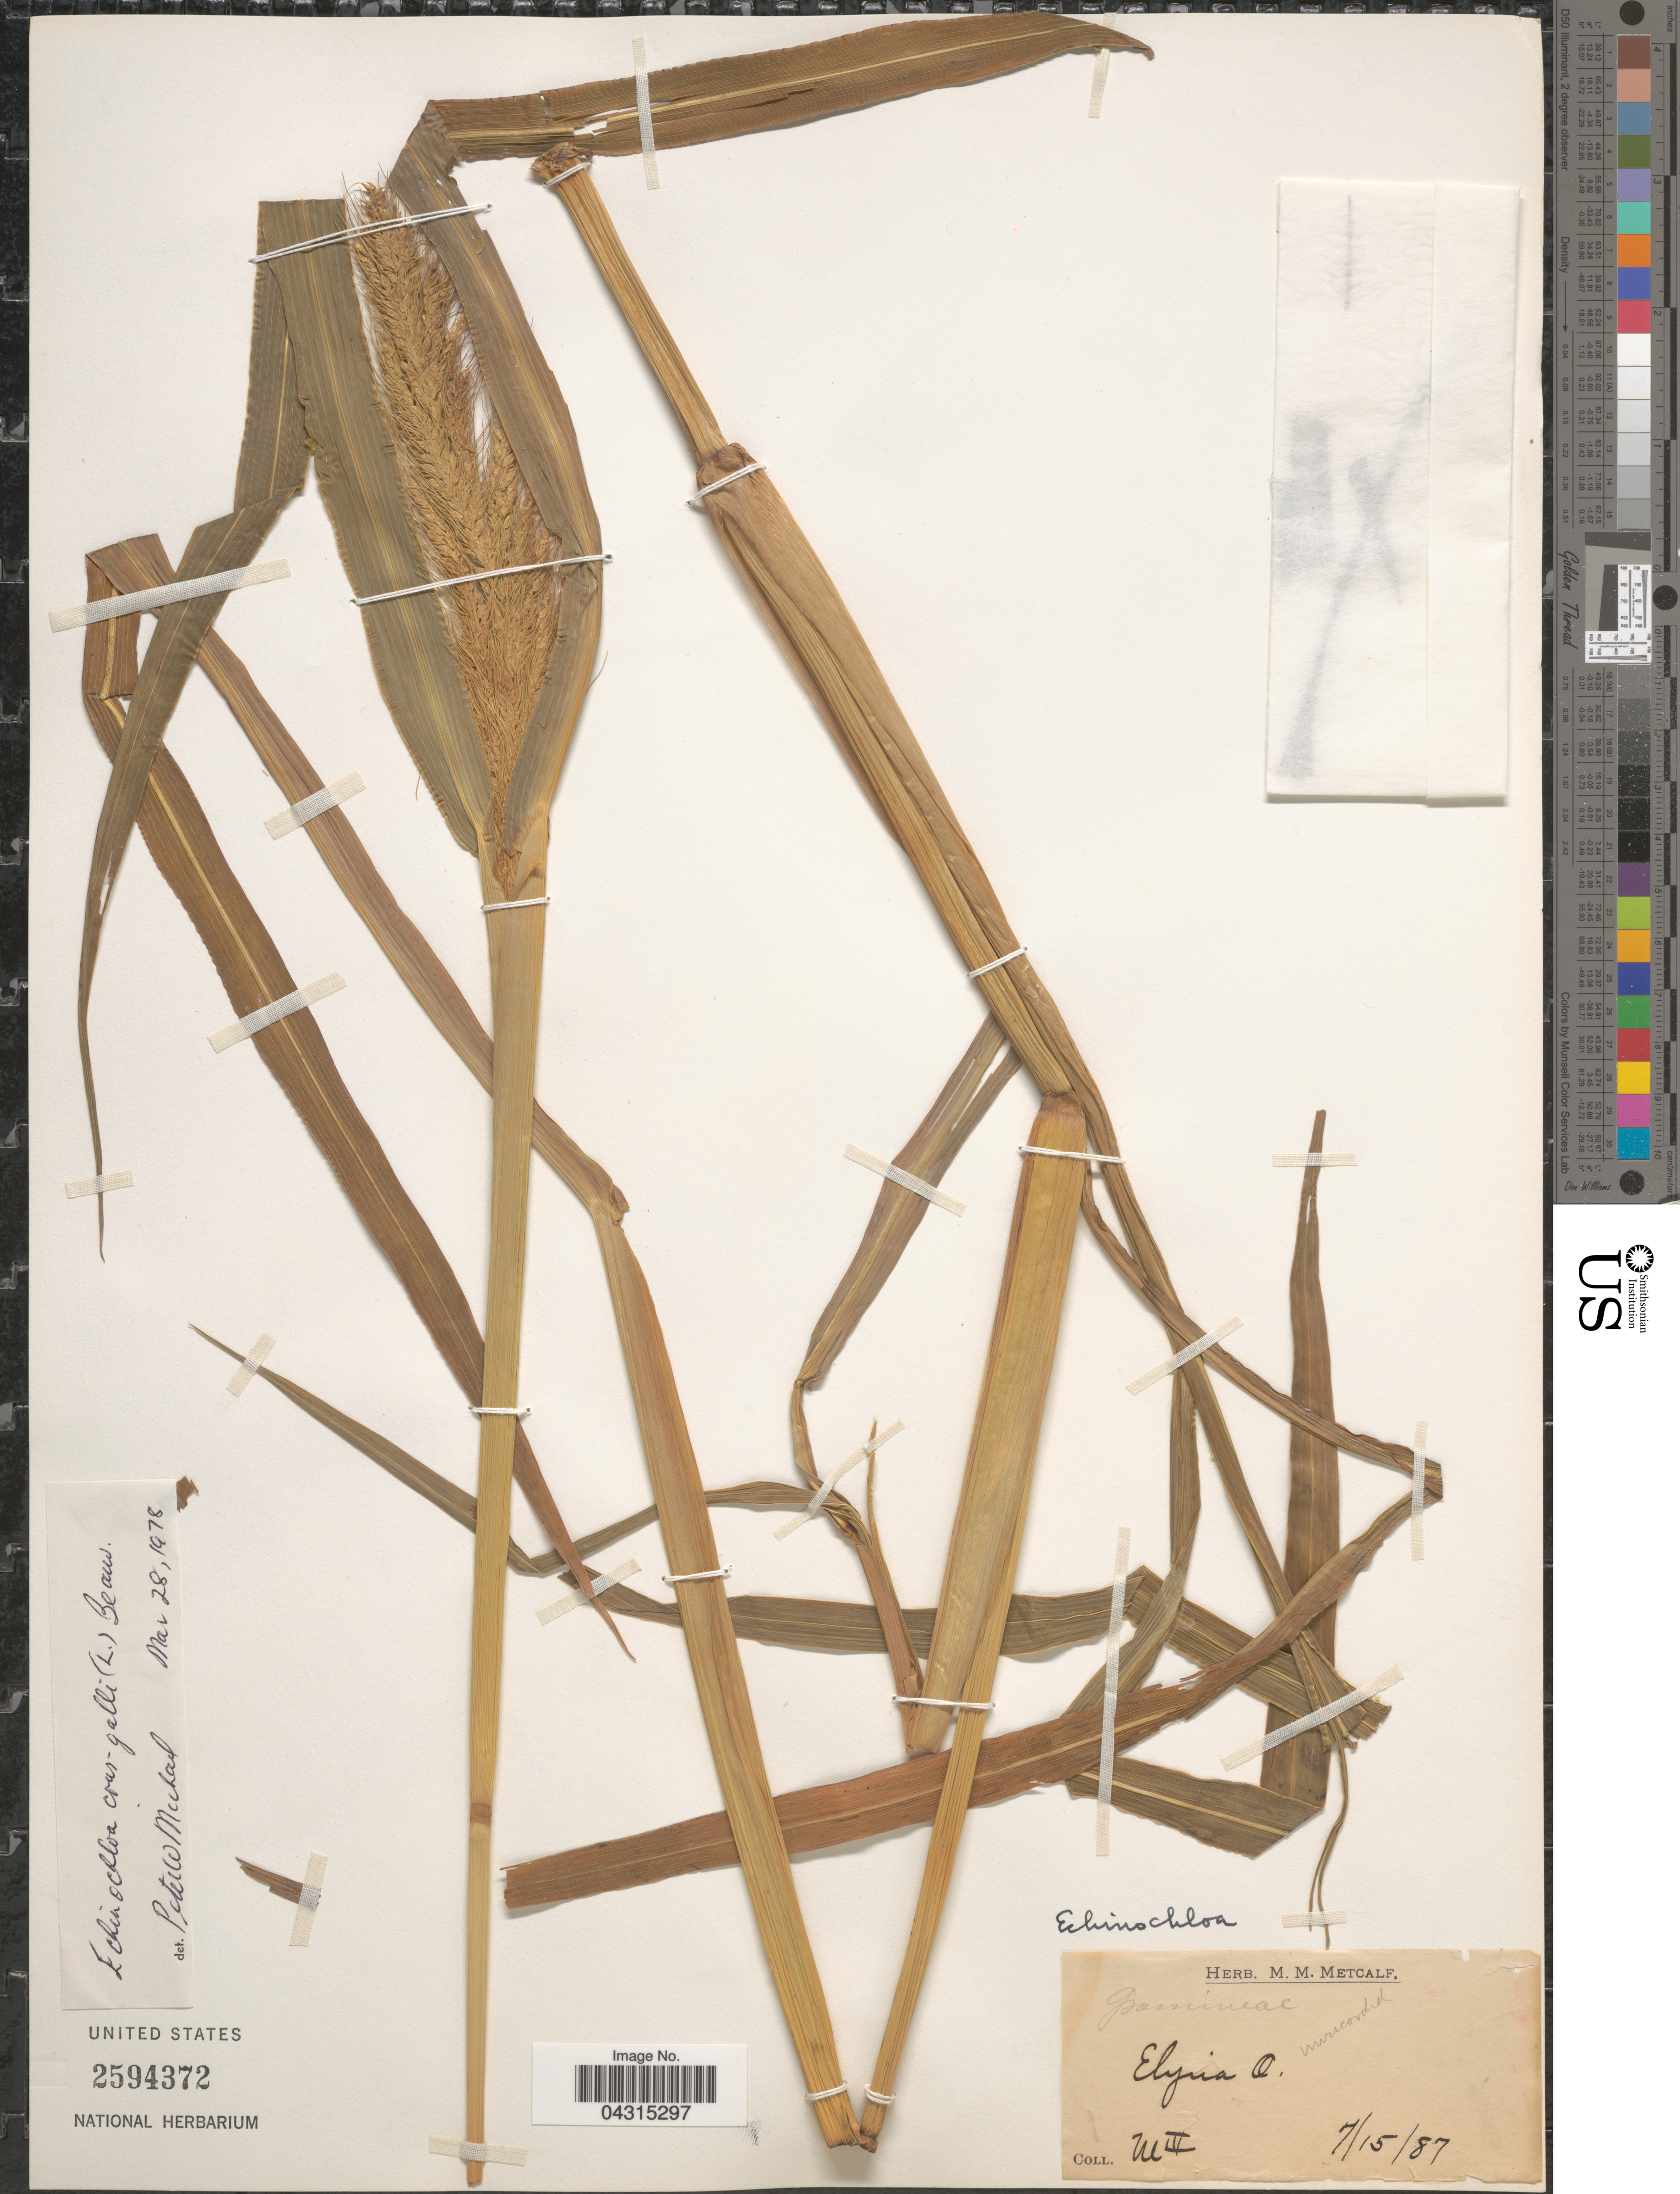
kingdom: Plantae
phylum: Tracheophyta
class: Liliopsida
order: Poales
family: Poaceae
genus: Echinochloa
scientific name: Echinochloa crus-galli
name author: (L.) P. Beauv.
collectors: Ex herb. Metcalf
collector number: MV*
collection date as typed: Transcribed d/m/y: 15/7/87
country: United States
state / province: Ohio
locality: Elyria.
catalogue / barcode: US 2594372